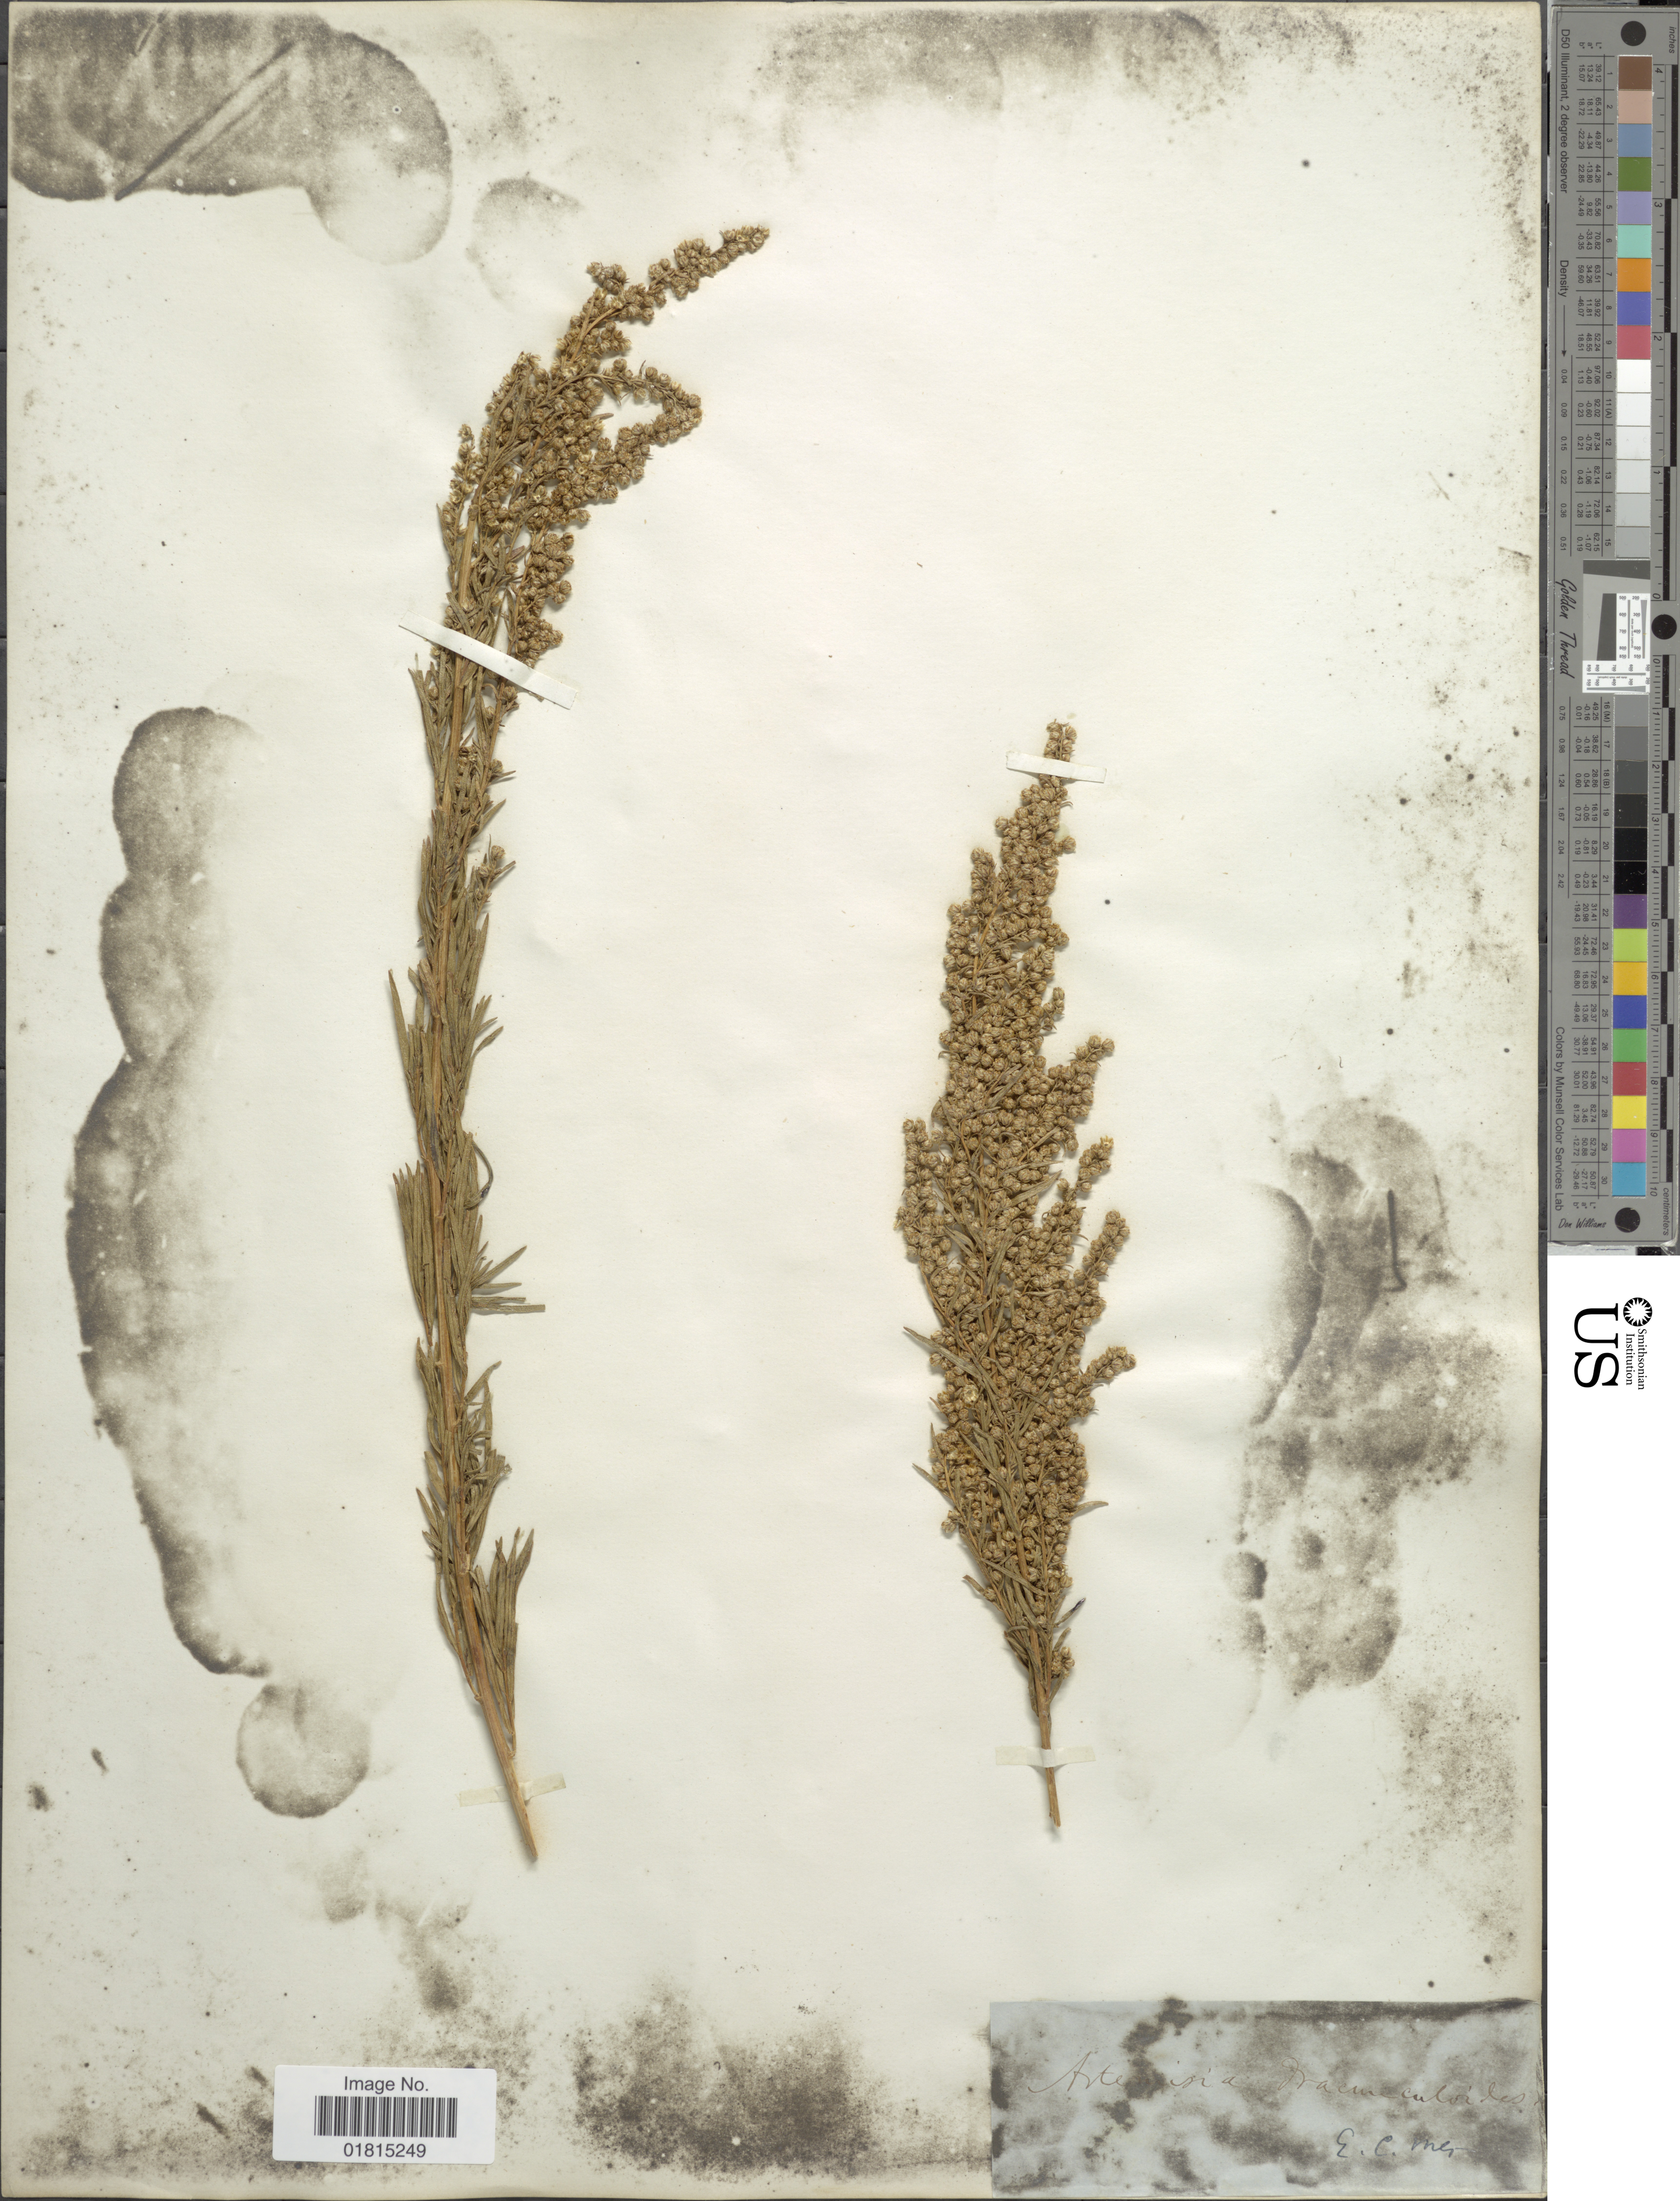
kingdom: Plantae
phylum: Tracheophyta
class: Magnoliopsida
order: Asterales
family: Asteraceae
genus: Artemisia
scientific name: Artemisia dracunculoides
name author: Pursh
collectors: E. Mer